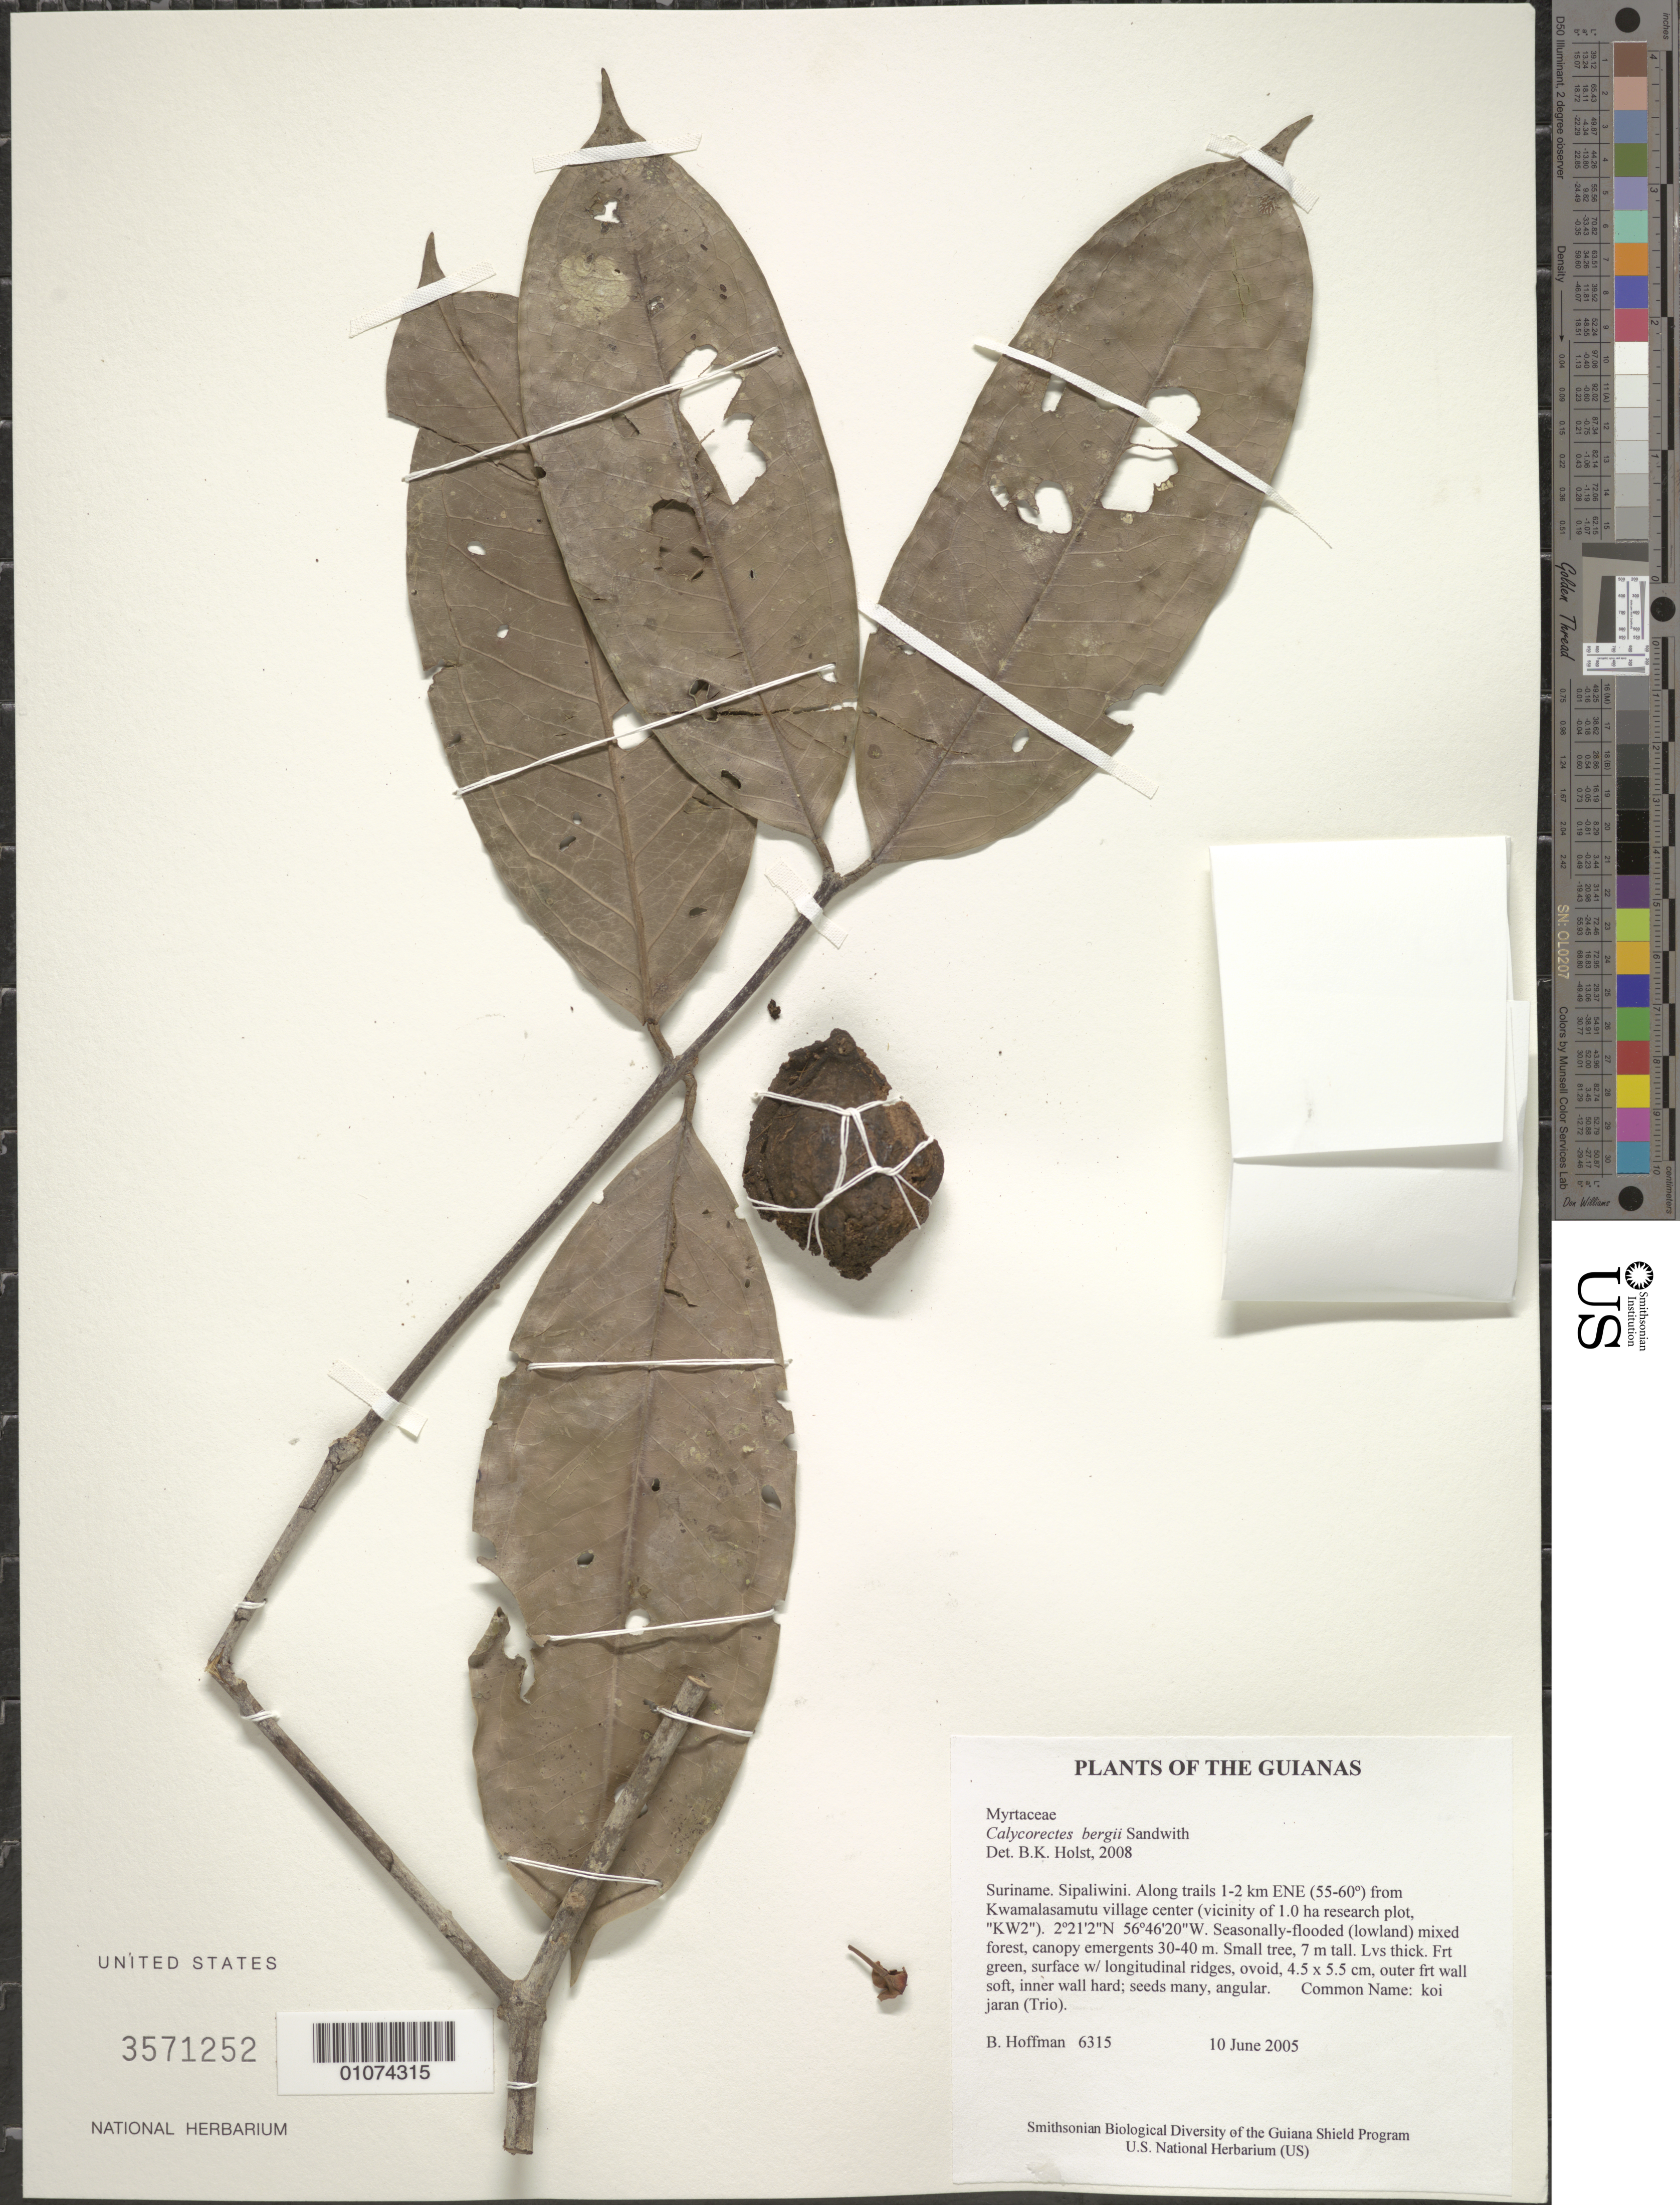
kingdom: Plantae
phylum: Tracheophyta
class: Magnoliopsida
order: Myrtales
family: Myrtaceae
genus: Eugenia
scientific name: Eugenia neolatifolia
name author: Sobral & M.A.D. Souza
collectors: B. Hoffman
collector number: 6315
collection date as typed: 10 June 2005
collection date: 2005-06-10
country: Suriname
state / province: Sipaliwini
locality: Along trails 1-2 km ENE (55-60º) from Kwamalasamutu village center (vicinity of 1.0 ha research plot, "KW2")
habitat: Seasonally-flooded (lowland) mixed forest, canopy emergents 30-40 m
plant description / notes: Cited by M. Sobral et al., Phytotaxa 669(3): 297. 2024.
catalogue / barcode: US 3571252